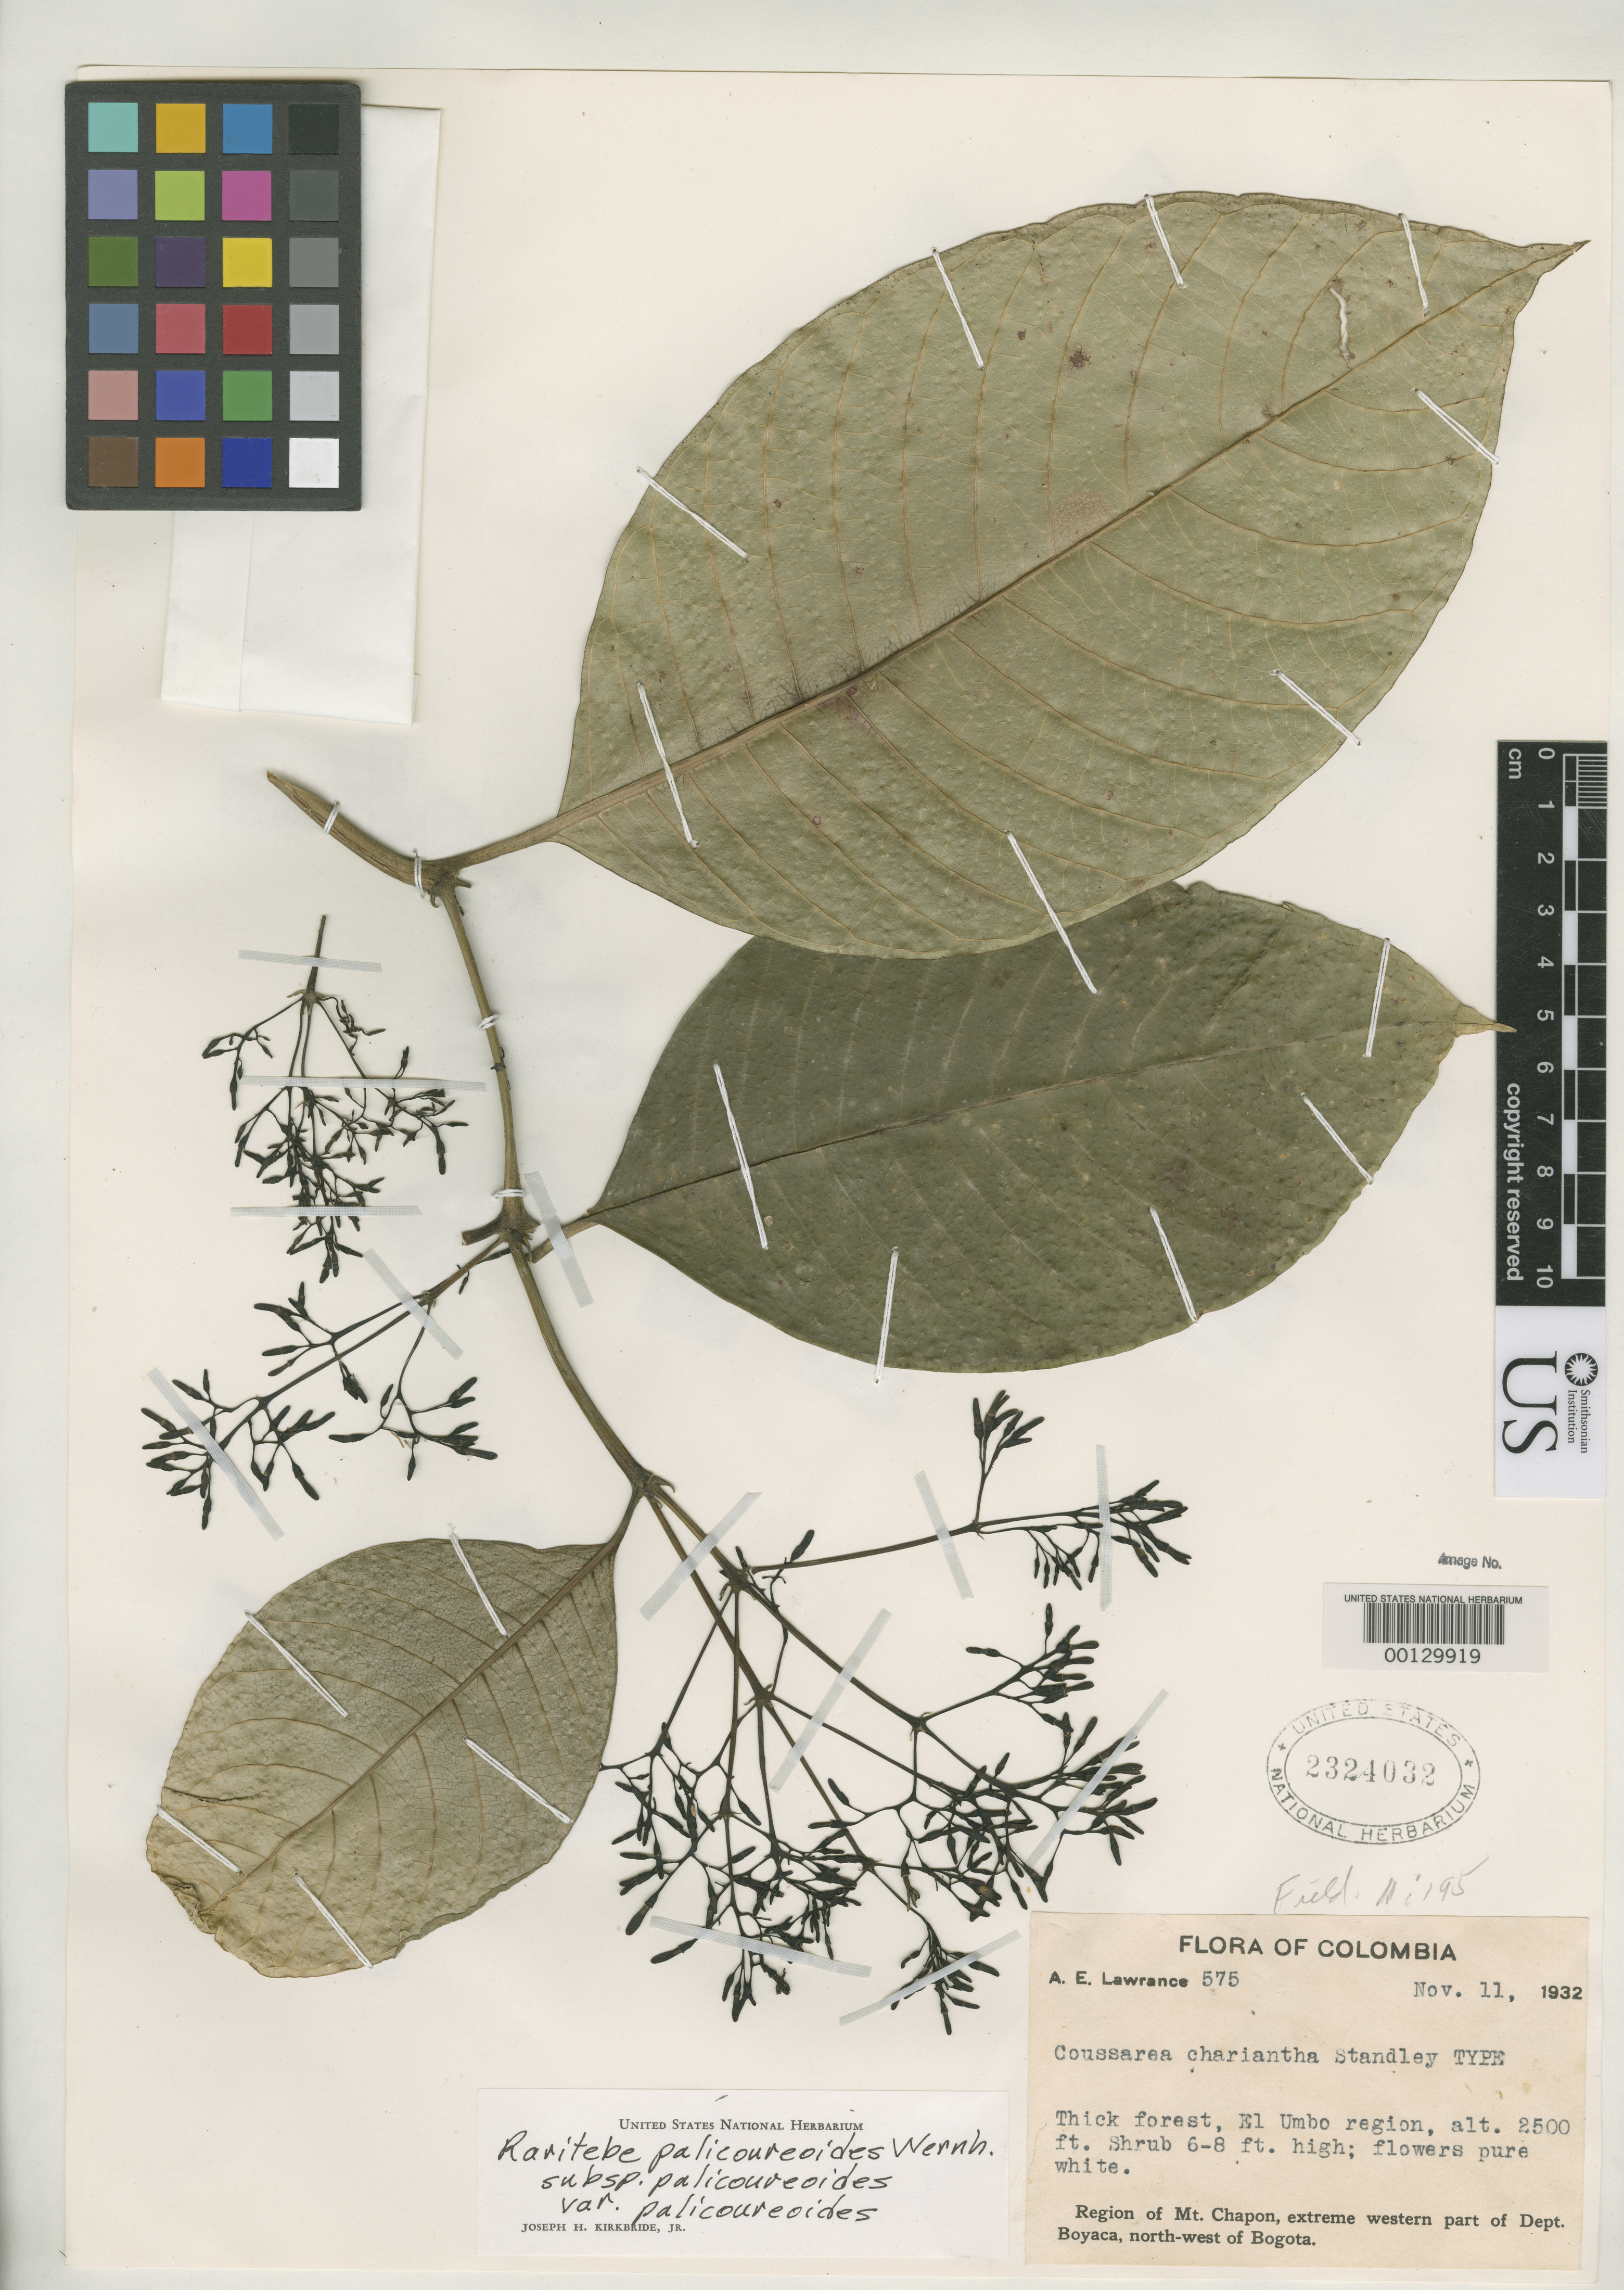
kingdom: Plantae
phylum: Tracheophyta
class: Magnoliopsida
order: Gentianales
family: Rubiaceae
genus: Coussarea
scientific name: Coussarea chariantha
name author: Standl.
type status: Isotype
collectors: A. Lawrance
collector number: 575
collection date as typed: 11 Nov 1932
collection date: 1932-11-11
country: Colombia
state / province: Boyacá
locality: Mt. Chapon, NW of Bogota.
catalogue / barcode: US 2324032